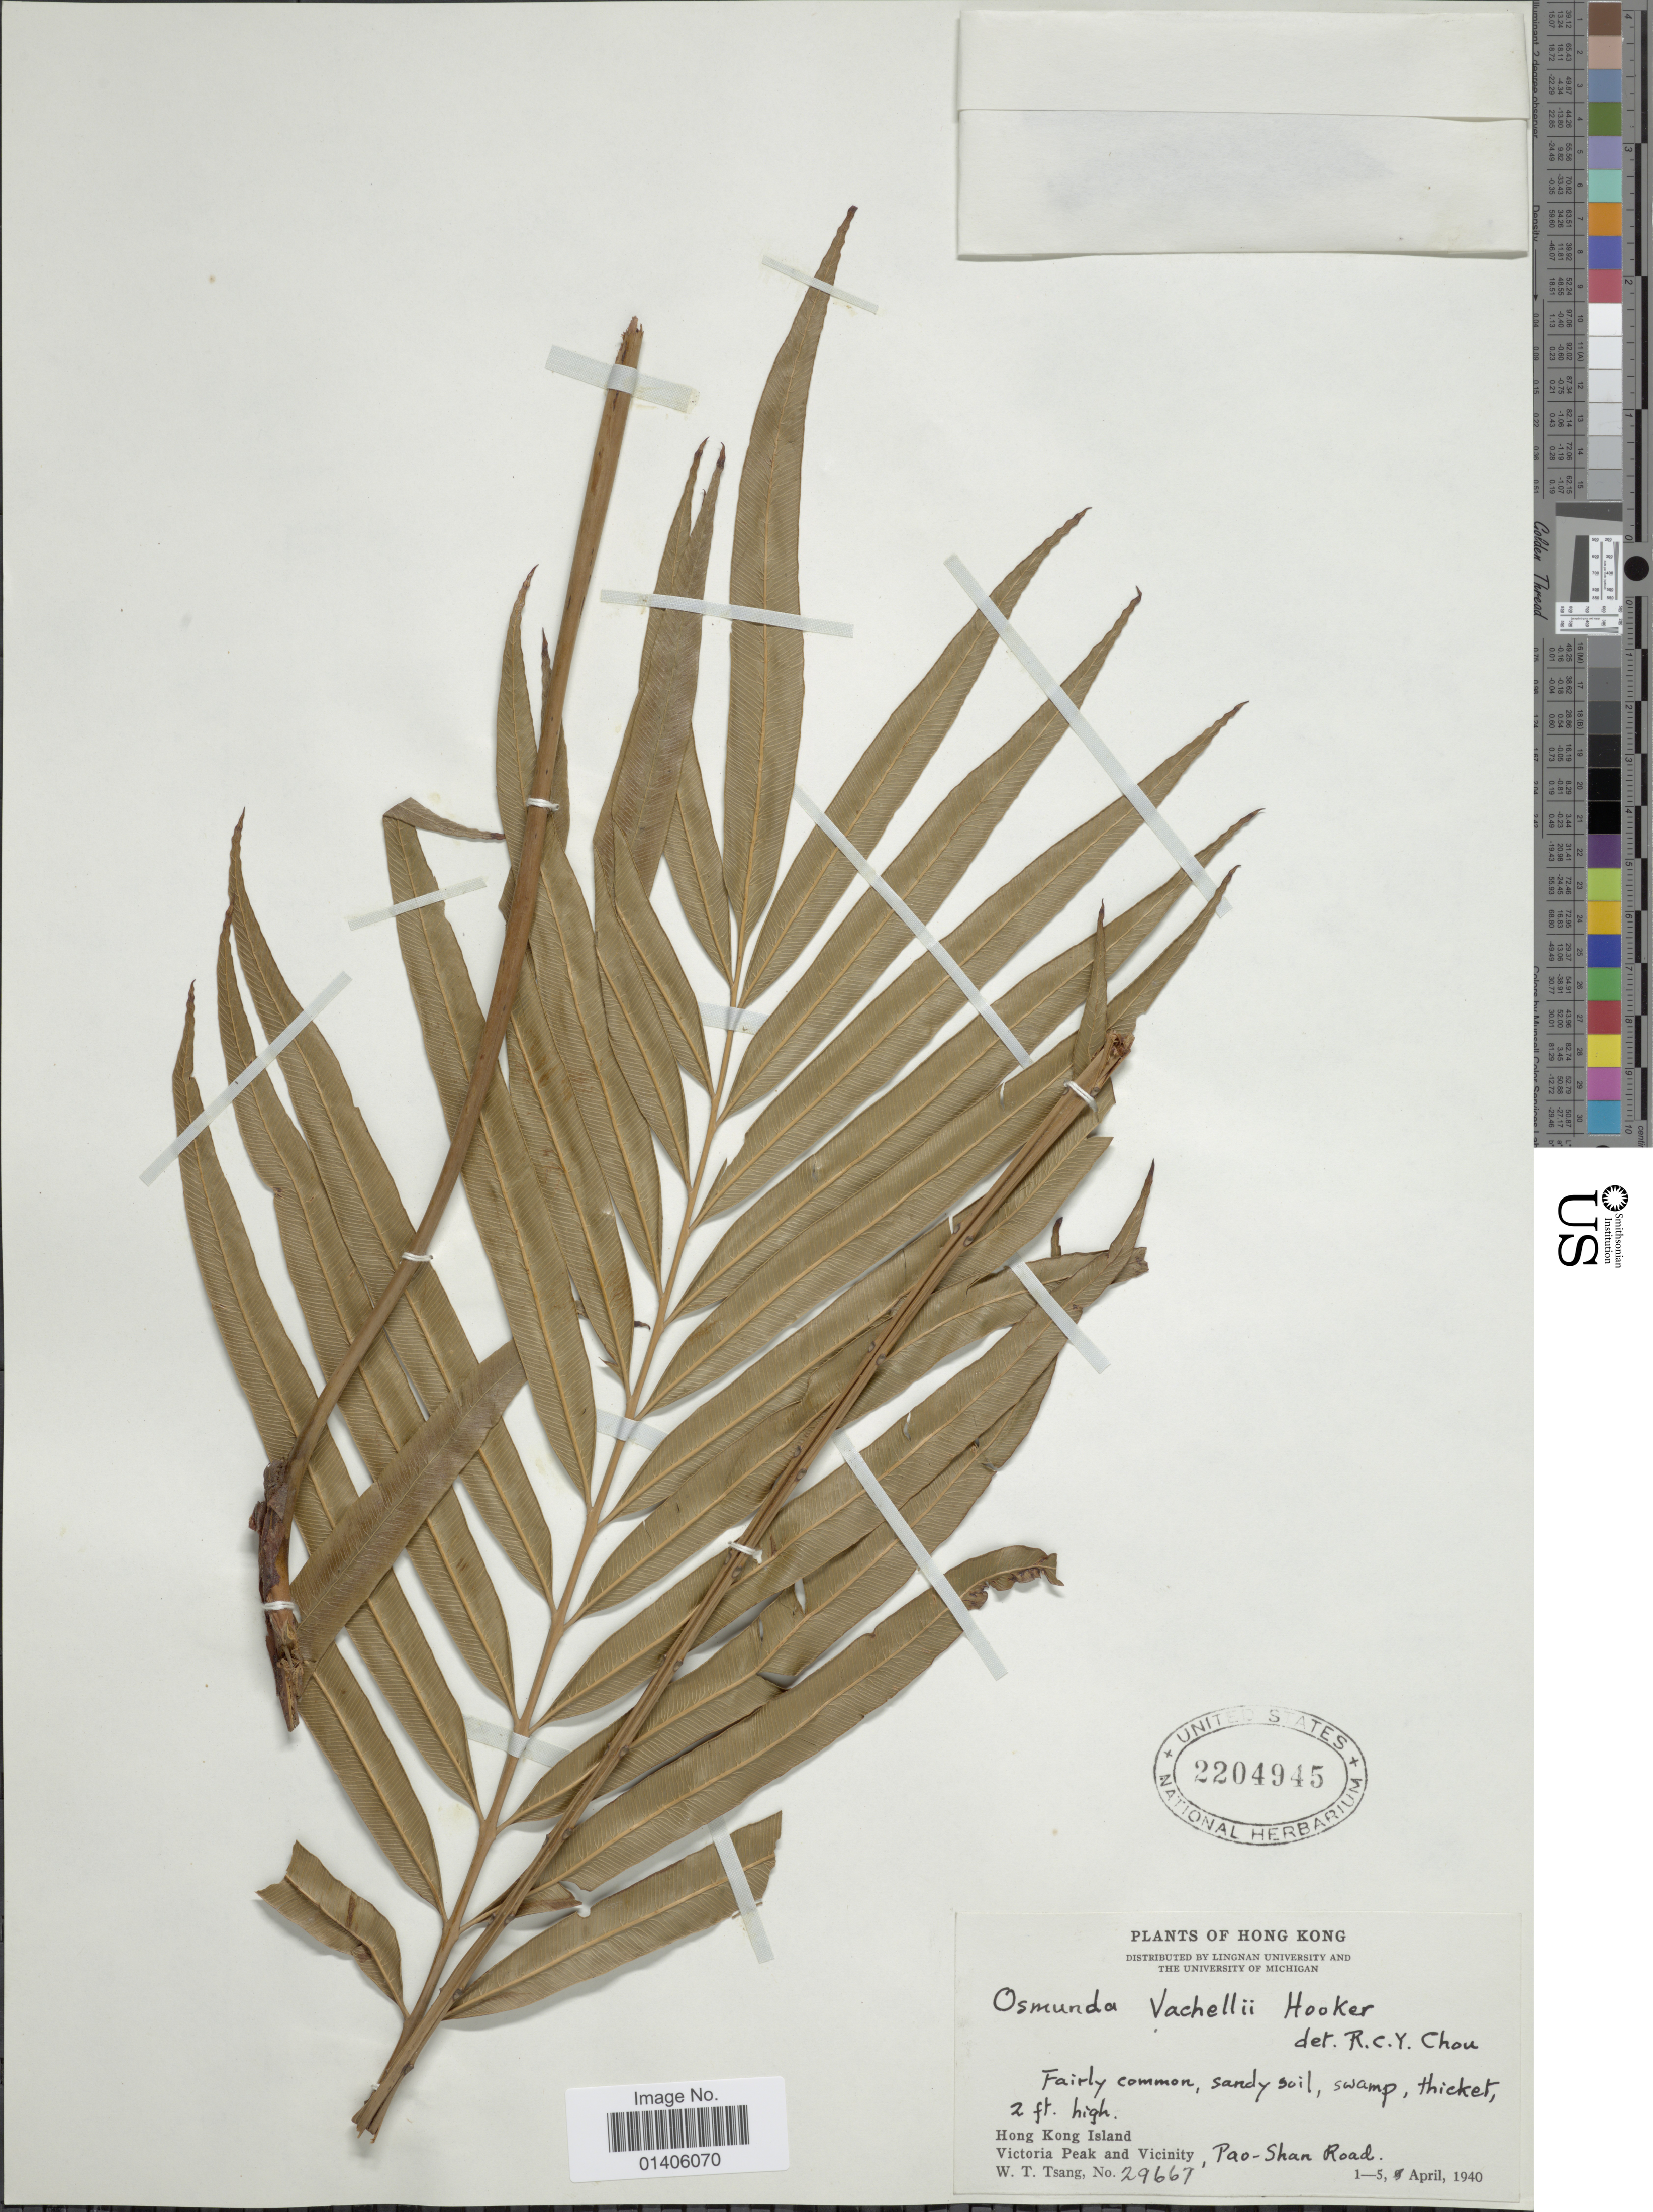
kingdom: Plantae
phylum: Tracheophyta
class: Polypodiopsida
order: Osmundales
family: Osmundaceae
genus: Osmunda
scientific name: Osmunda javanica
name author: Blume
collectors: W. T. Tsang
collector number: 29667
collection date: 1940-04-01/1940-04-05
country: China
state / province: Hong Kong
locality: Hong Kong Island, Victoria Peak and Vicinity, Pao-Shan Road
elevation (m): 1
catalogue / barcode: US 2204945